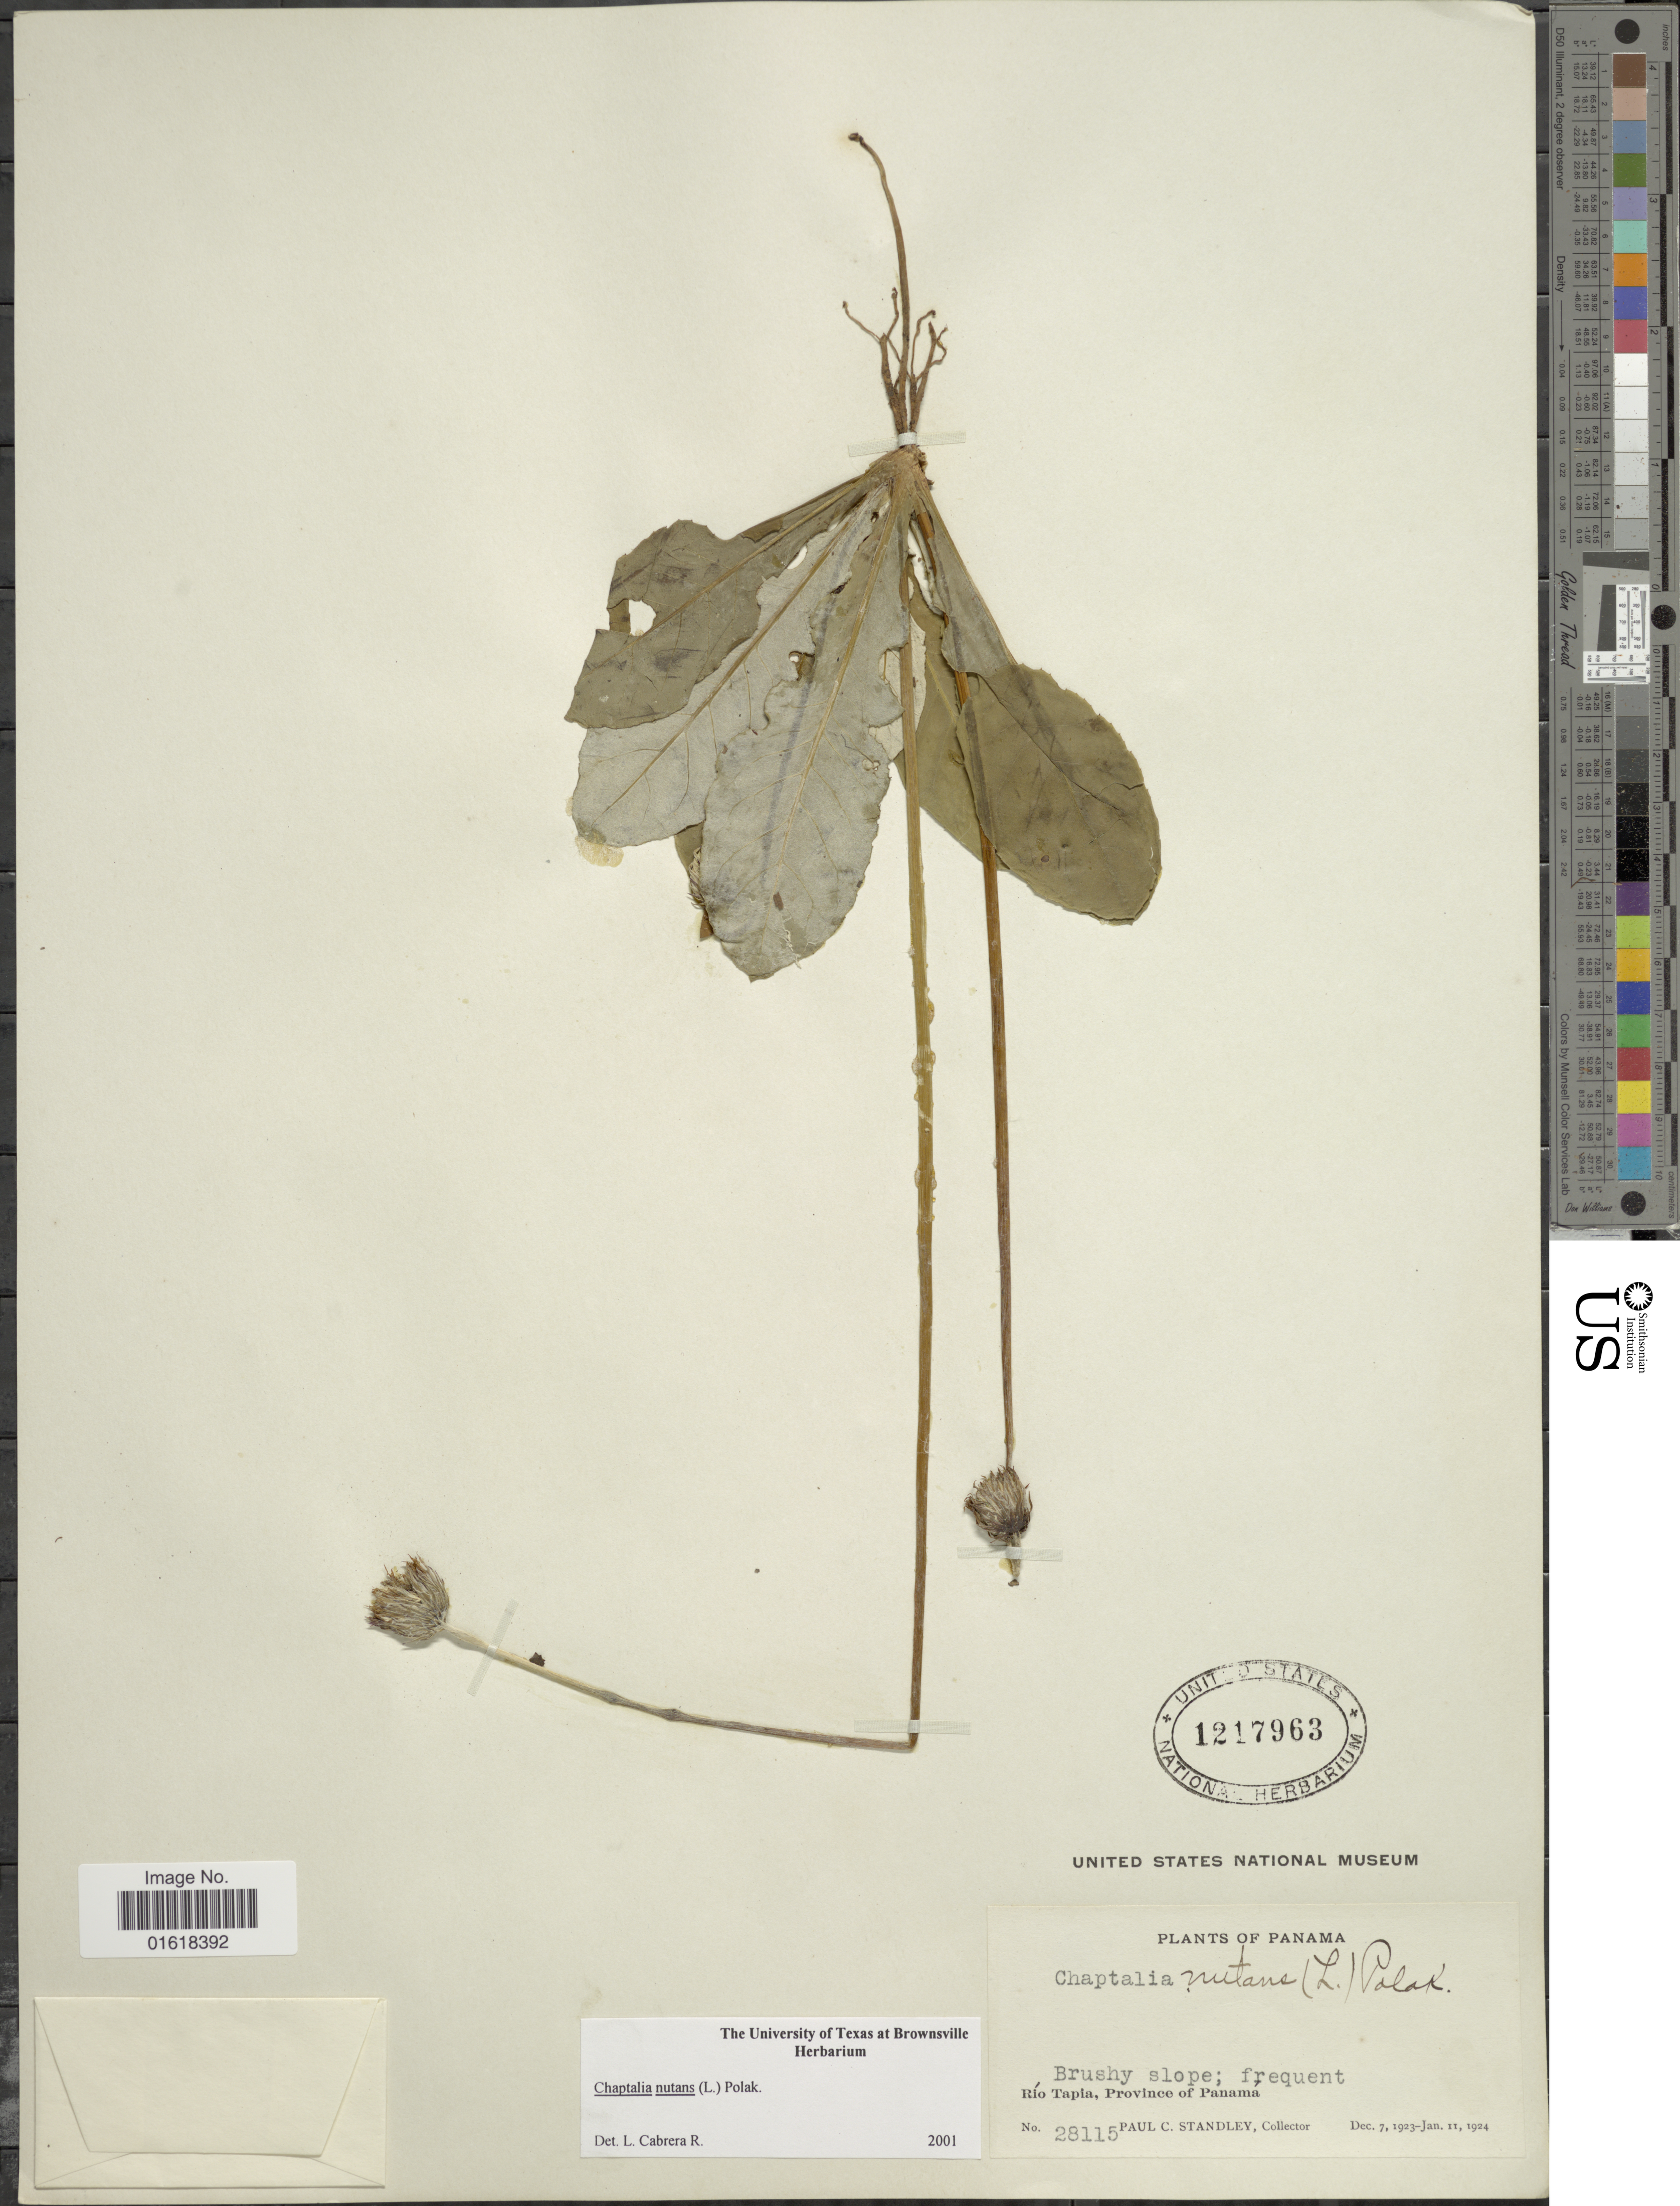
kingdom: Plantae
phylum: Tracheophyta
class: Magnoliopsida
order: Asterales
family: Asteraceae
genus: Chaptalia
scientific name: Chaptalia nutans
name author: (L.) Pol.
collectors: P. C. Standley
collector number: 28115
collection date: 1923-12-07/1924-01-11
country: Panama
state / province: Panamá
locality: Río Tapia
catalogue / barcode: US 1217963